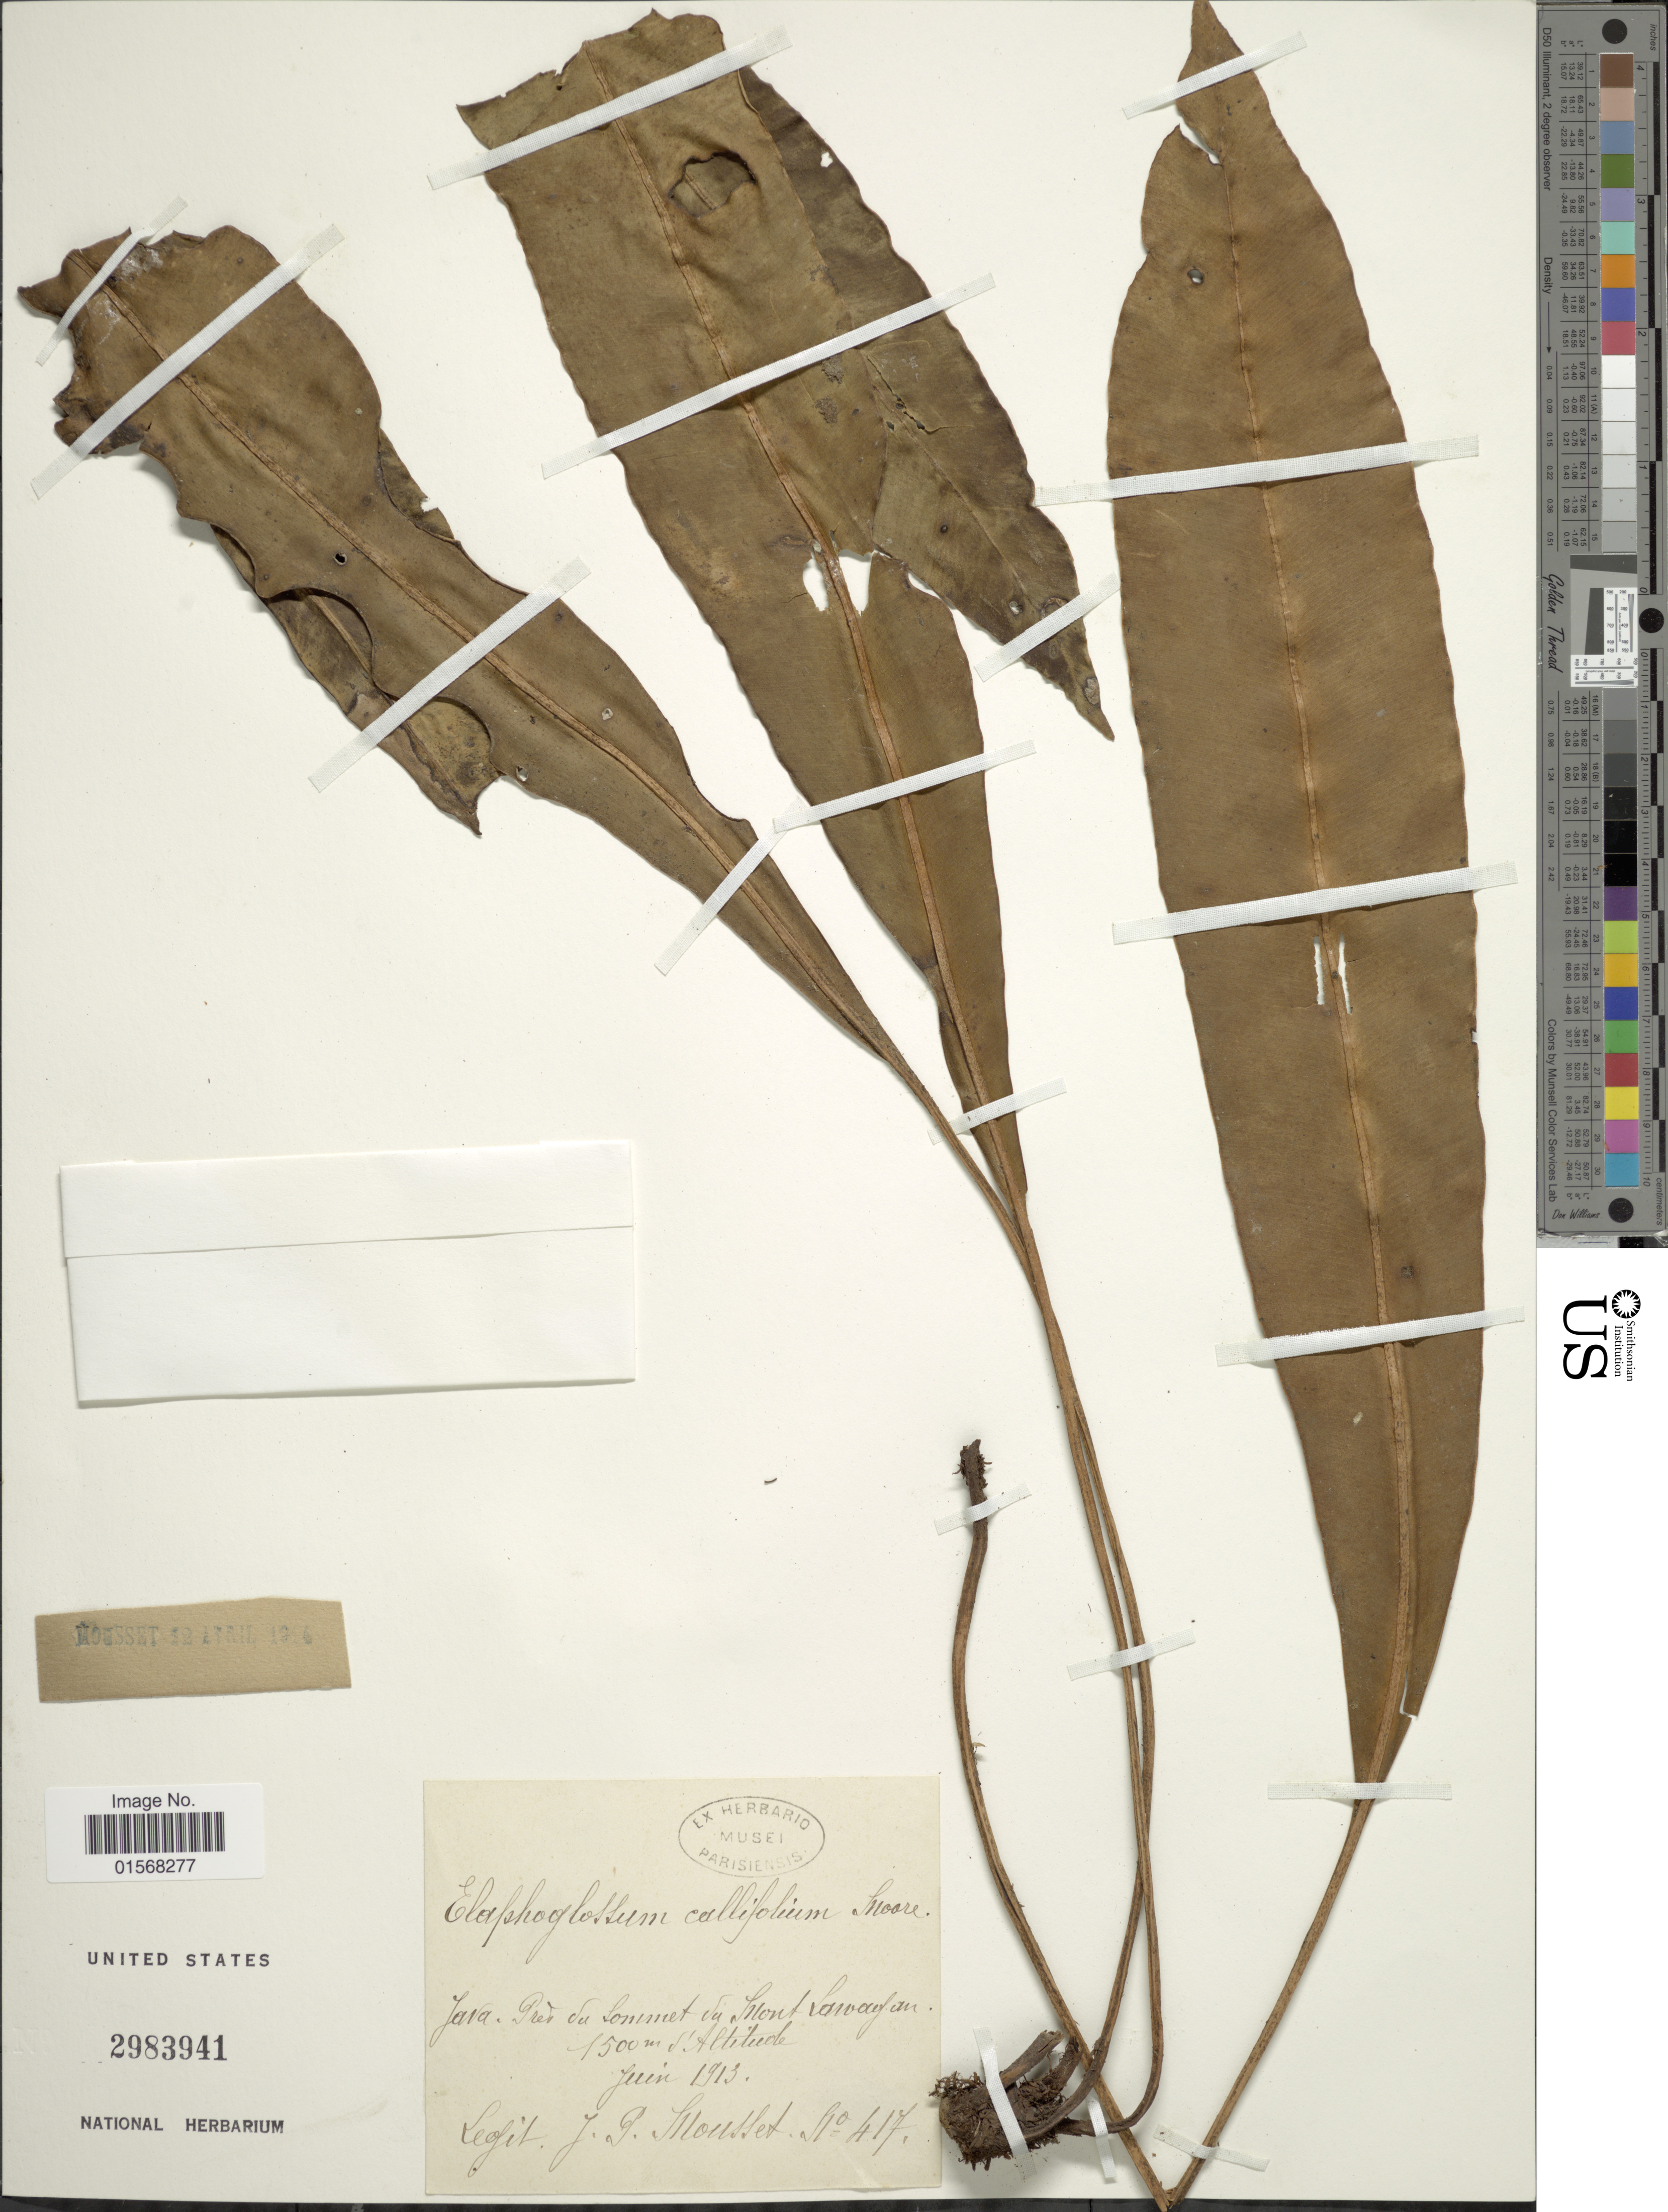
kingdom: Plantae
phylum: Tracheophyta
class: Polypodiopsida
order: Polypodiales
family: Dryopteridaceae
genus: Elaphoglossum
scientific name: Elaphoglossum callifolium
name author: (Blume) T. Moore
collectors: J. Mousset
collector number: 417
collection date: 1913-06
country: Indonesia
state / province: Java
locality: Java, Pres du Sommet du Imont Lawafan [interpreted]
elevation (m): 1500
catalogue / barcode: US 2983941